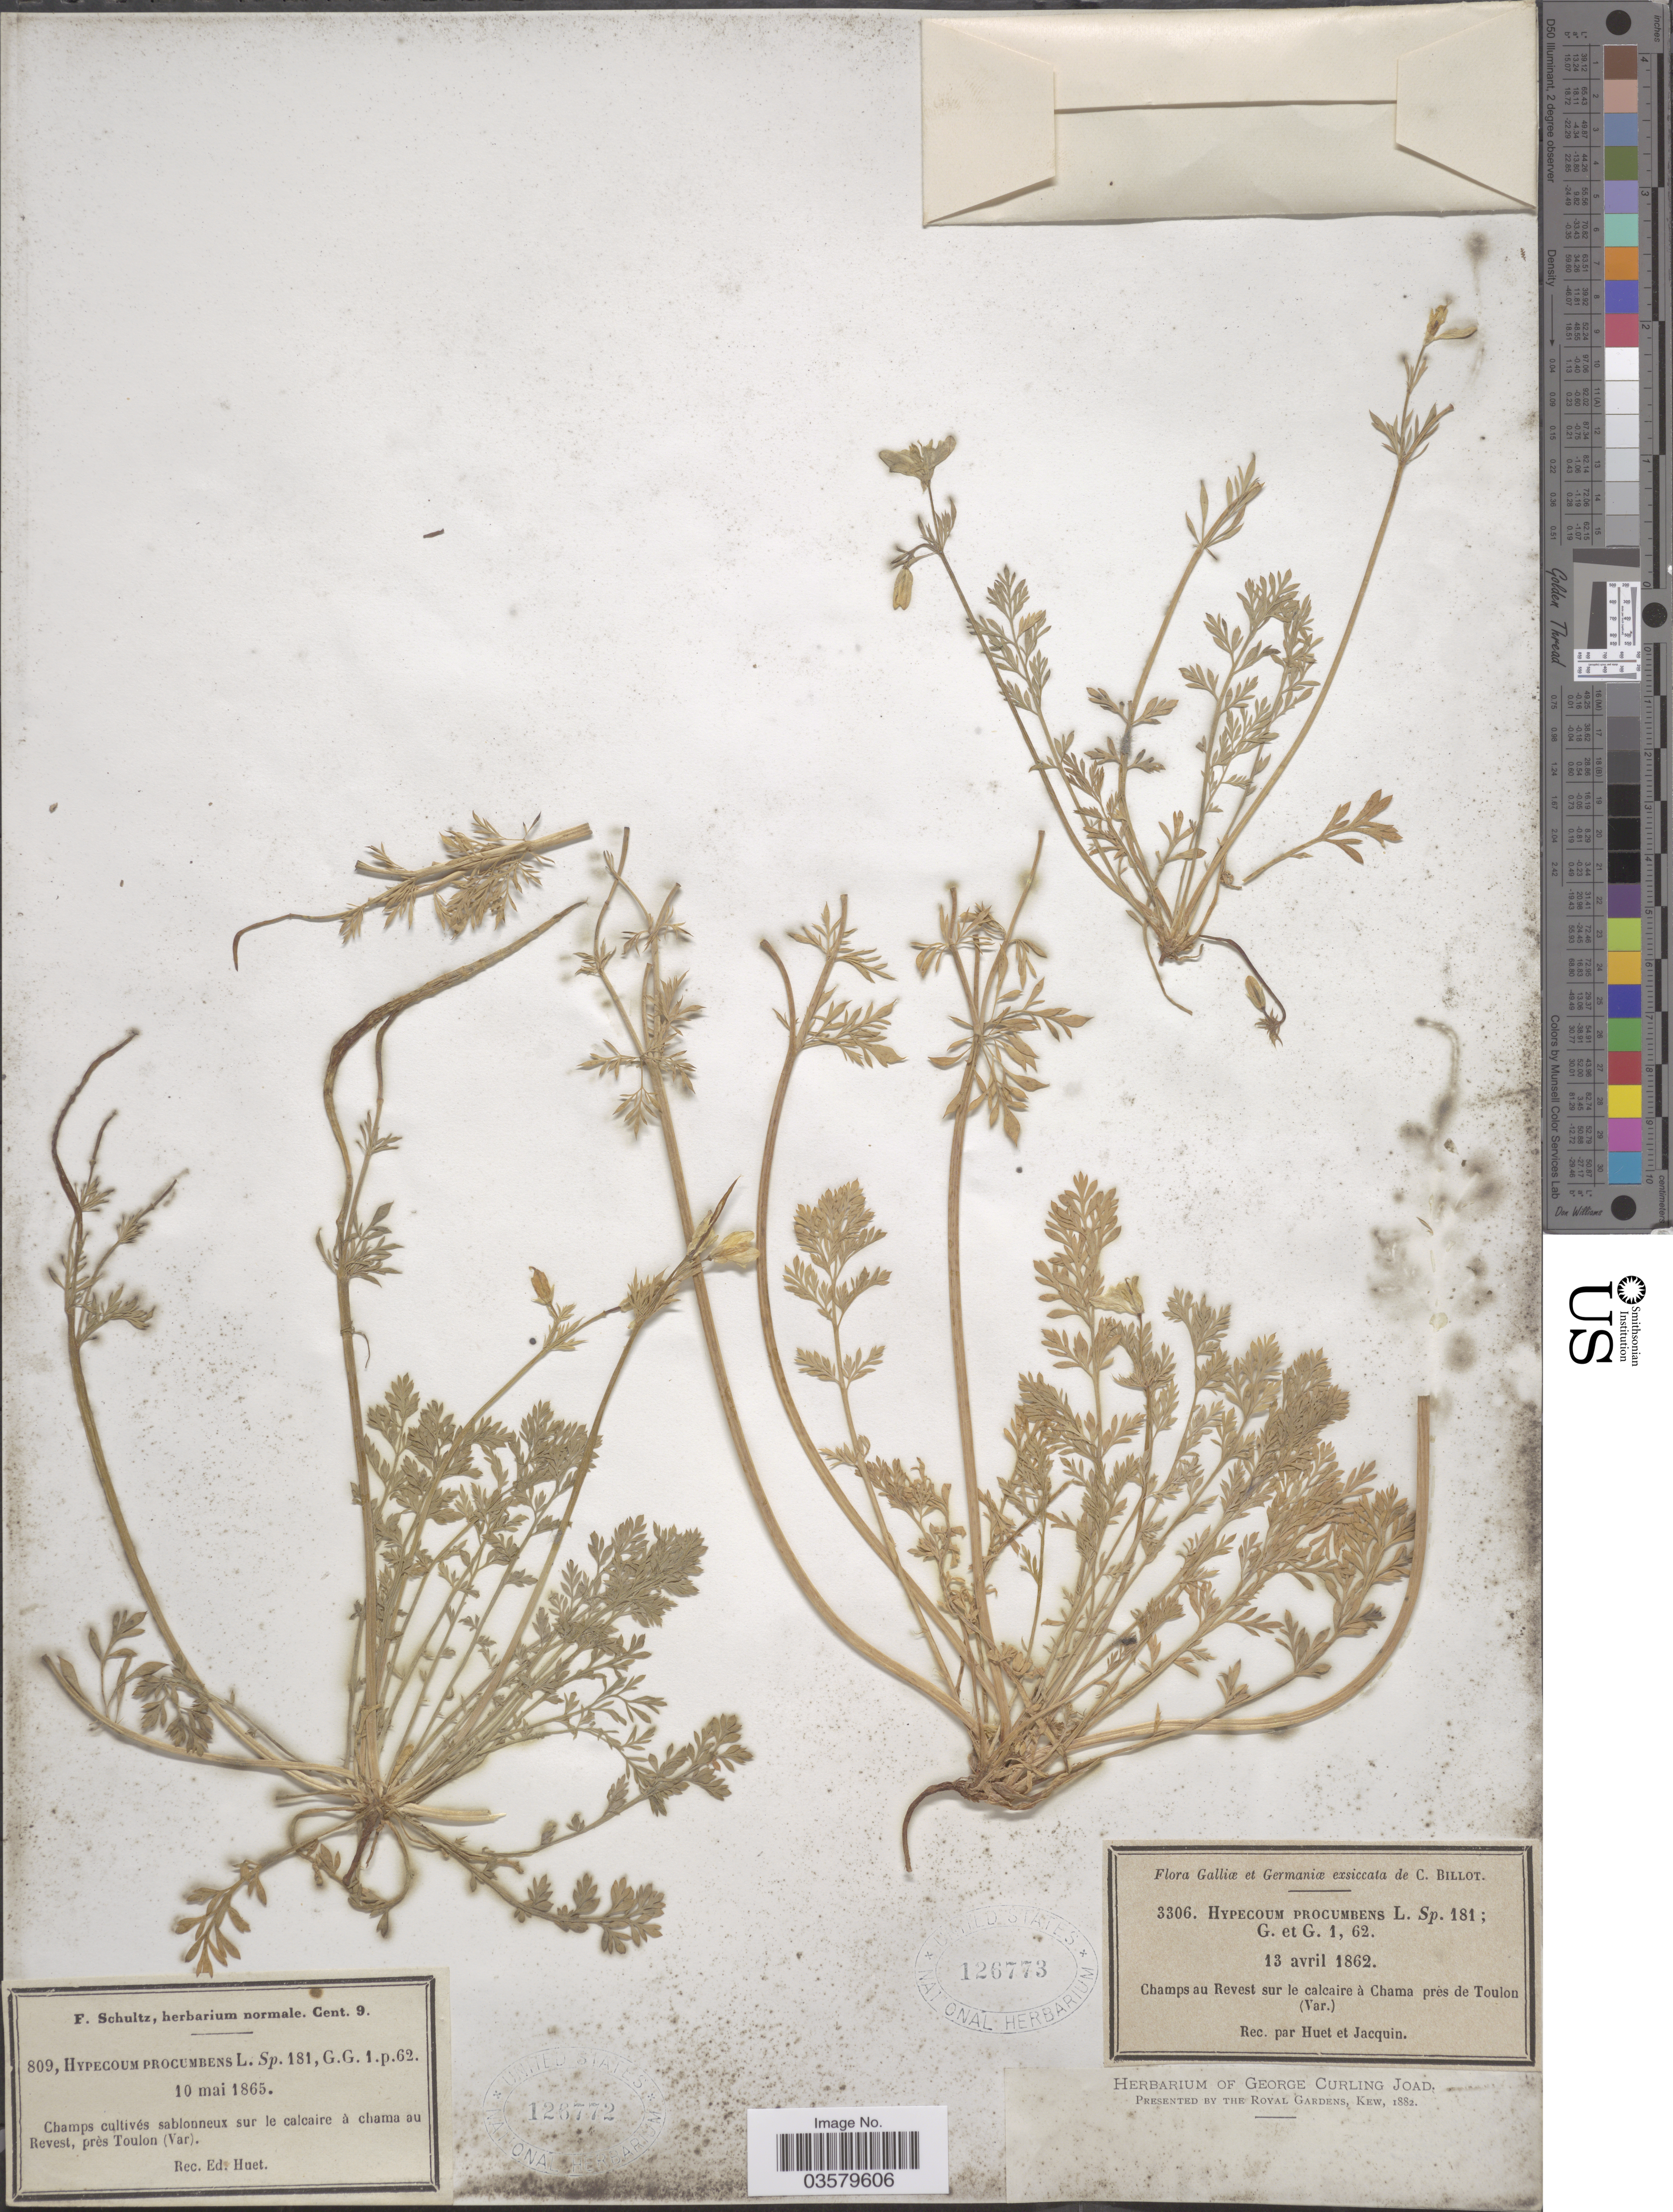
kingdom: Plantae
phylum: Tracheophyta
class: Magnoliopsida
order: Ranunculales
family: Papaveraceae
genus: Hypecoum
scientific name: Hypecoum procumbens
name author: L.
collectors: E. Huet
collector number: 809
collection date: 1865-05-10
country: France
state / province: Provence-Alpes-Côte d'Azur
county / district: Var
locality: Champs cultivés sablonneux sur le calcaire à chama au Revest, près Toulon (Var).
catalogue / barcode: US 126772